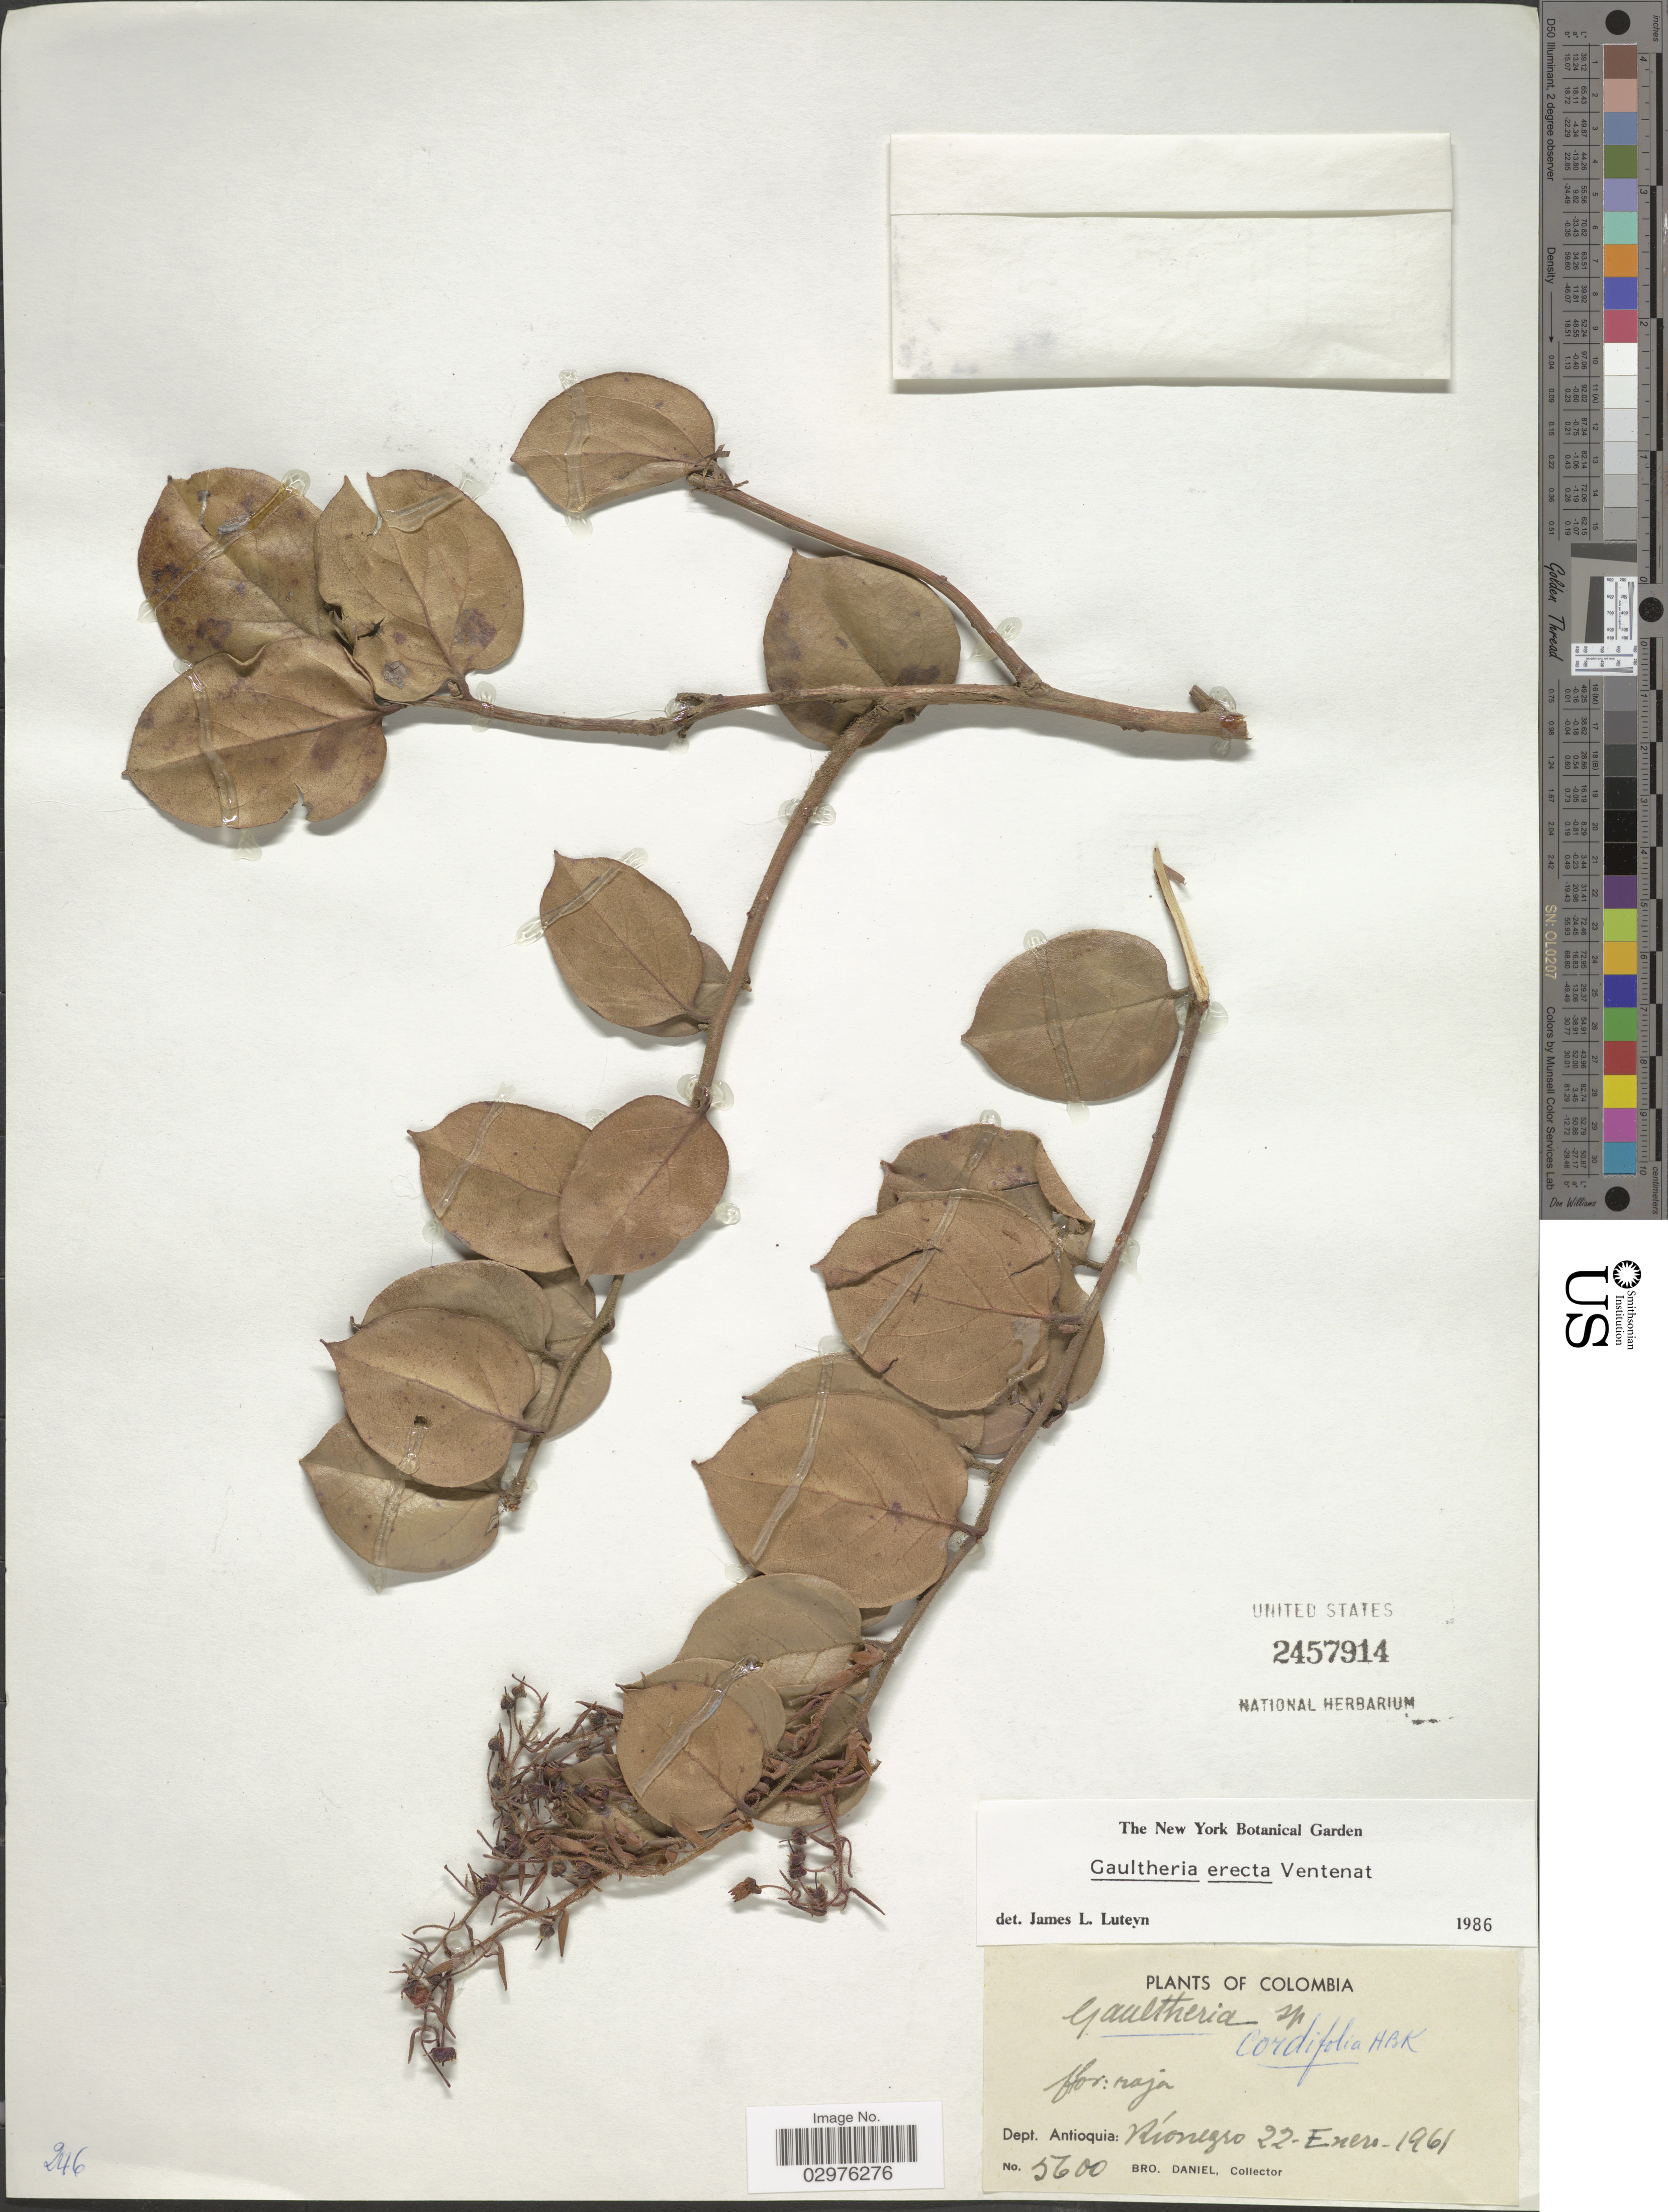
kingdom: Plantae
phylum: Tracheophyta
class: Magnoliopsida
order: Ericales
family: Ericaceae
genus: Gaultheria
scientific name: Gaultheria erecta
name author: Vent.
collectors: Bro. Daniel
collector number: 5600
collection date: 1961-01-22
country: Colombia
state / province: Antioquia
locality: Dept. Antioquia: Ríonegro.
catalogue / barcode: US 2457914